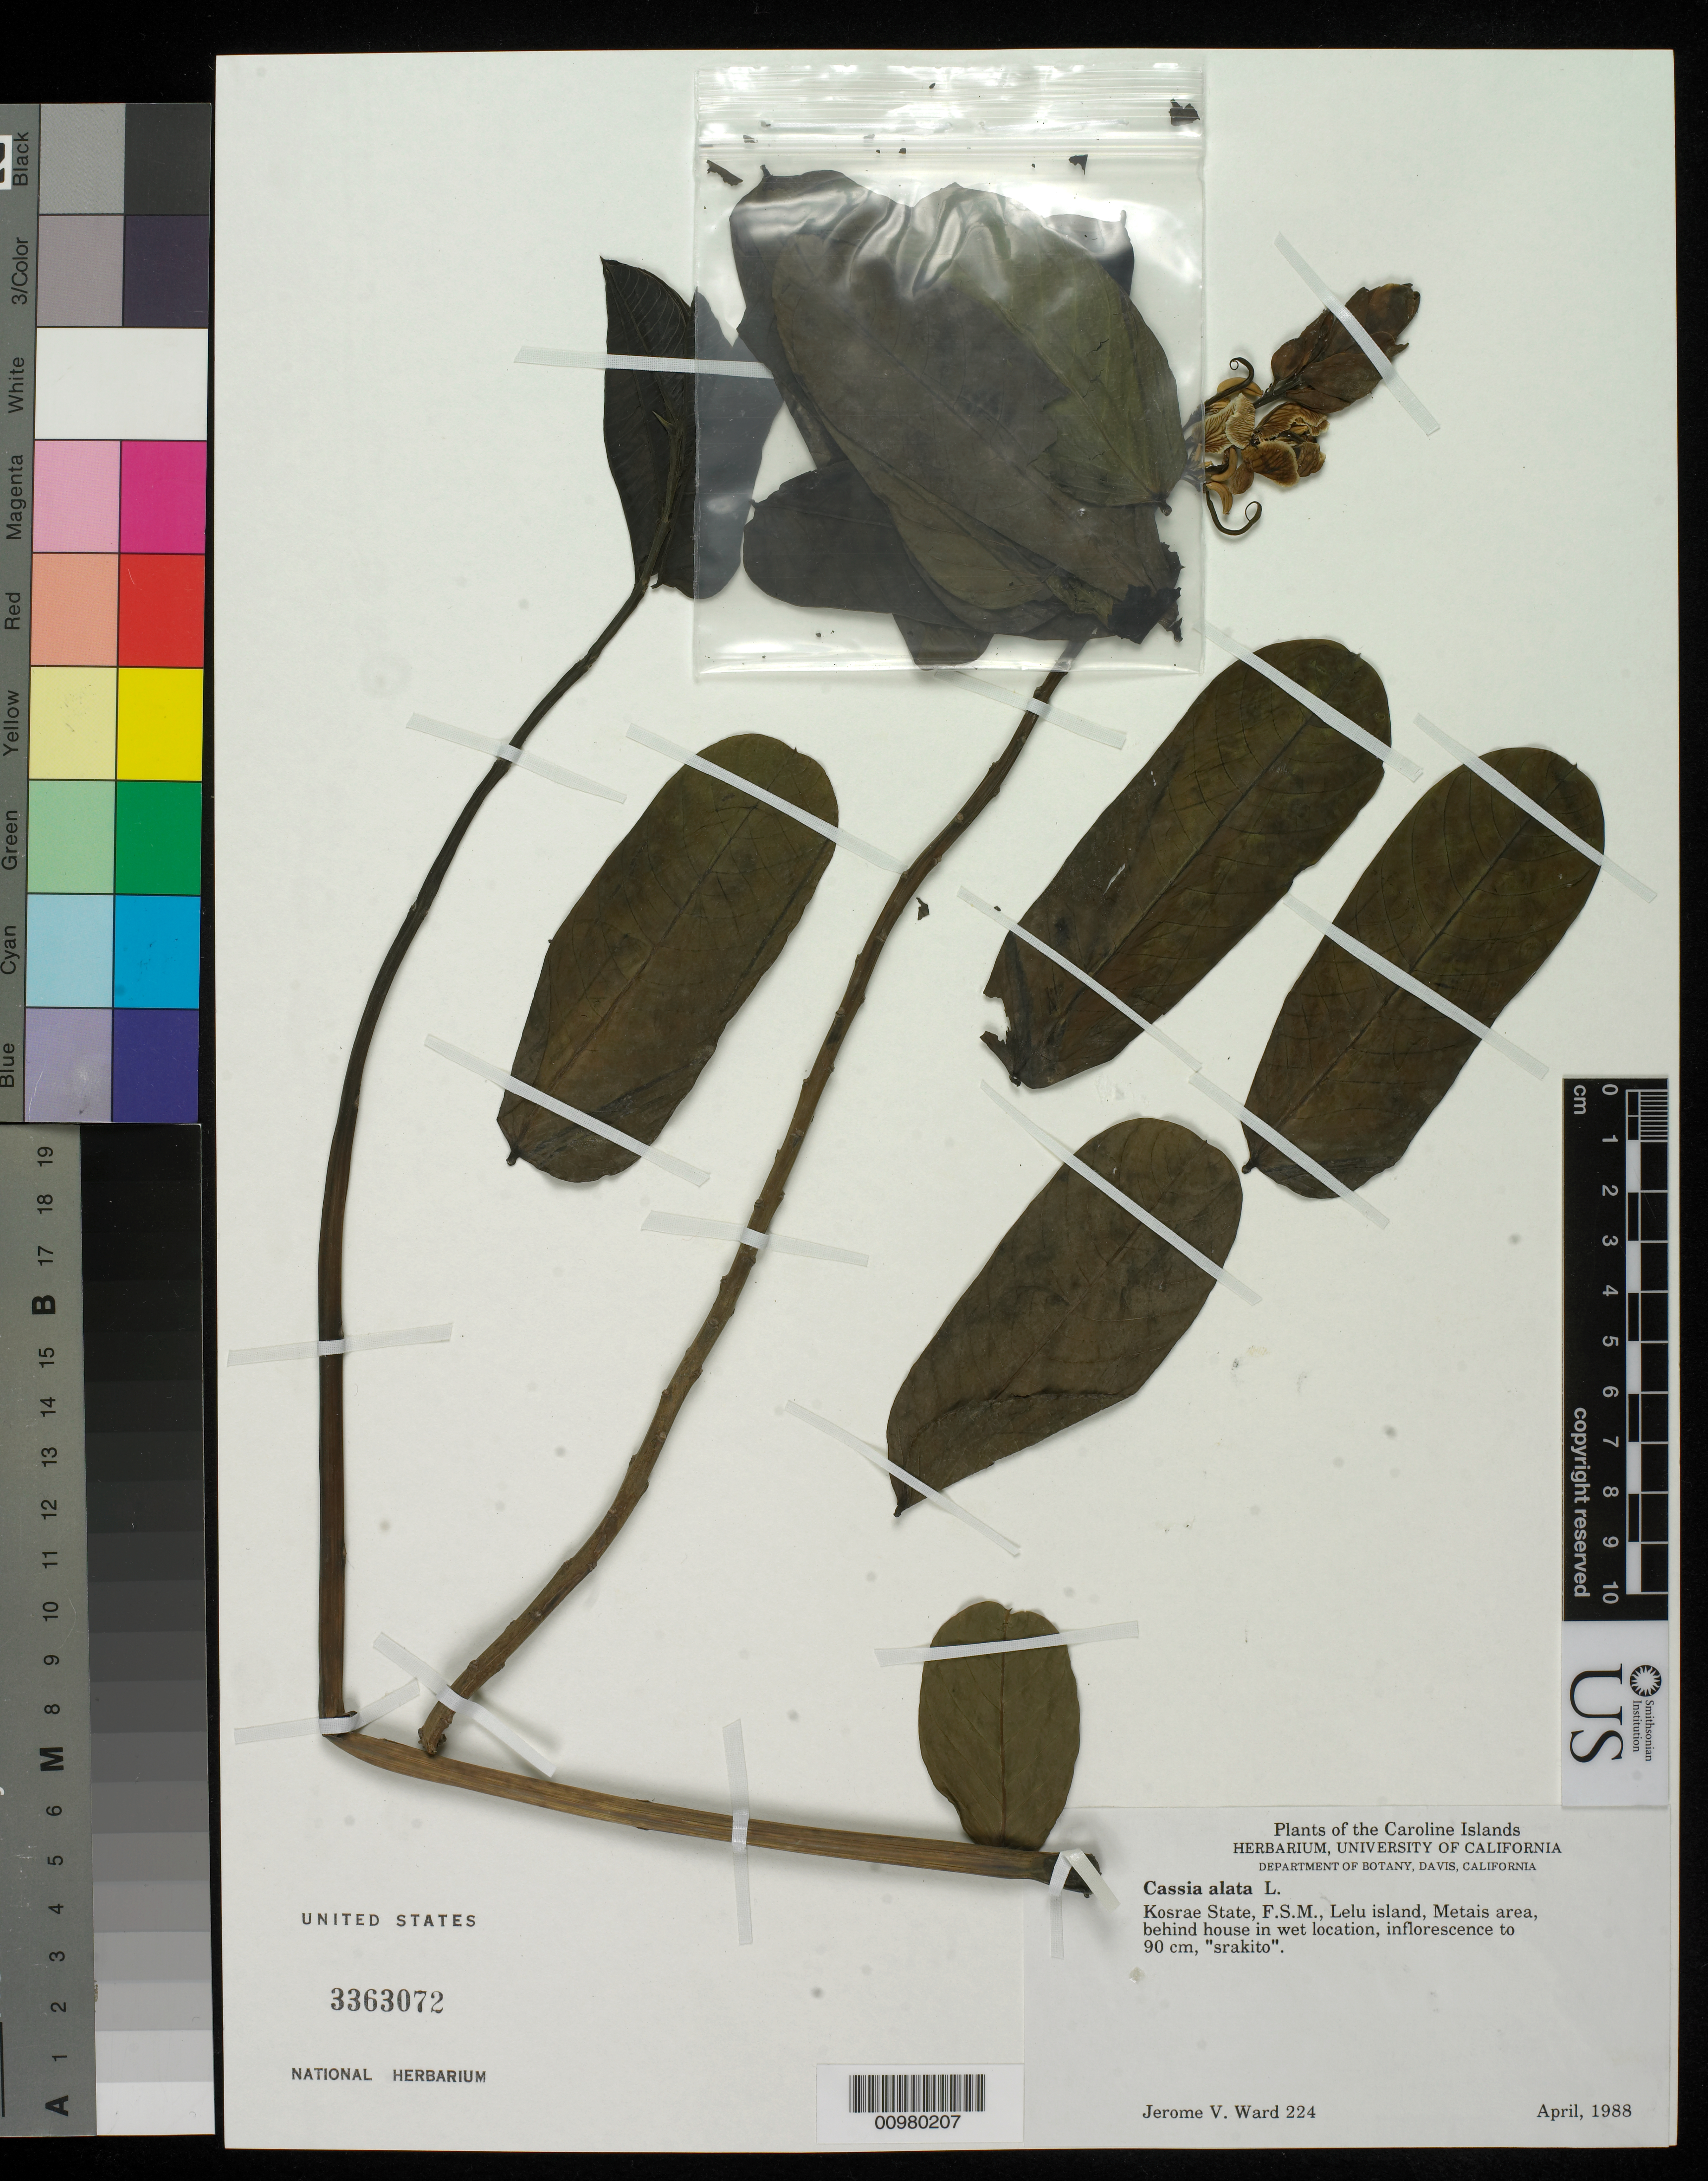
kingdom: Plantae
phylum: Tracheophyta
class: Magnoliopsida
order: Fabales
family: Fabaceae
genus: Senna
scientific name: Senna alata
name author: (L.) Roxb.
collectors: J. V. Ward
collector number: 224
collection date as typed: Apr 1988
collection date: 1988-04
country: Micronesia, Federated States of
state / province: Kosrae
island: Kosrae [Kusaie]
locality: Metais area, Lele Islet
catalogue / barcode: US 3363072